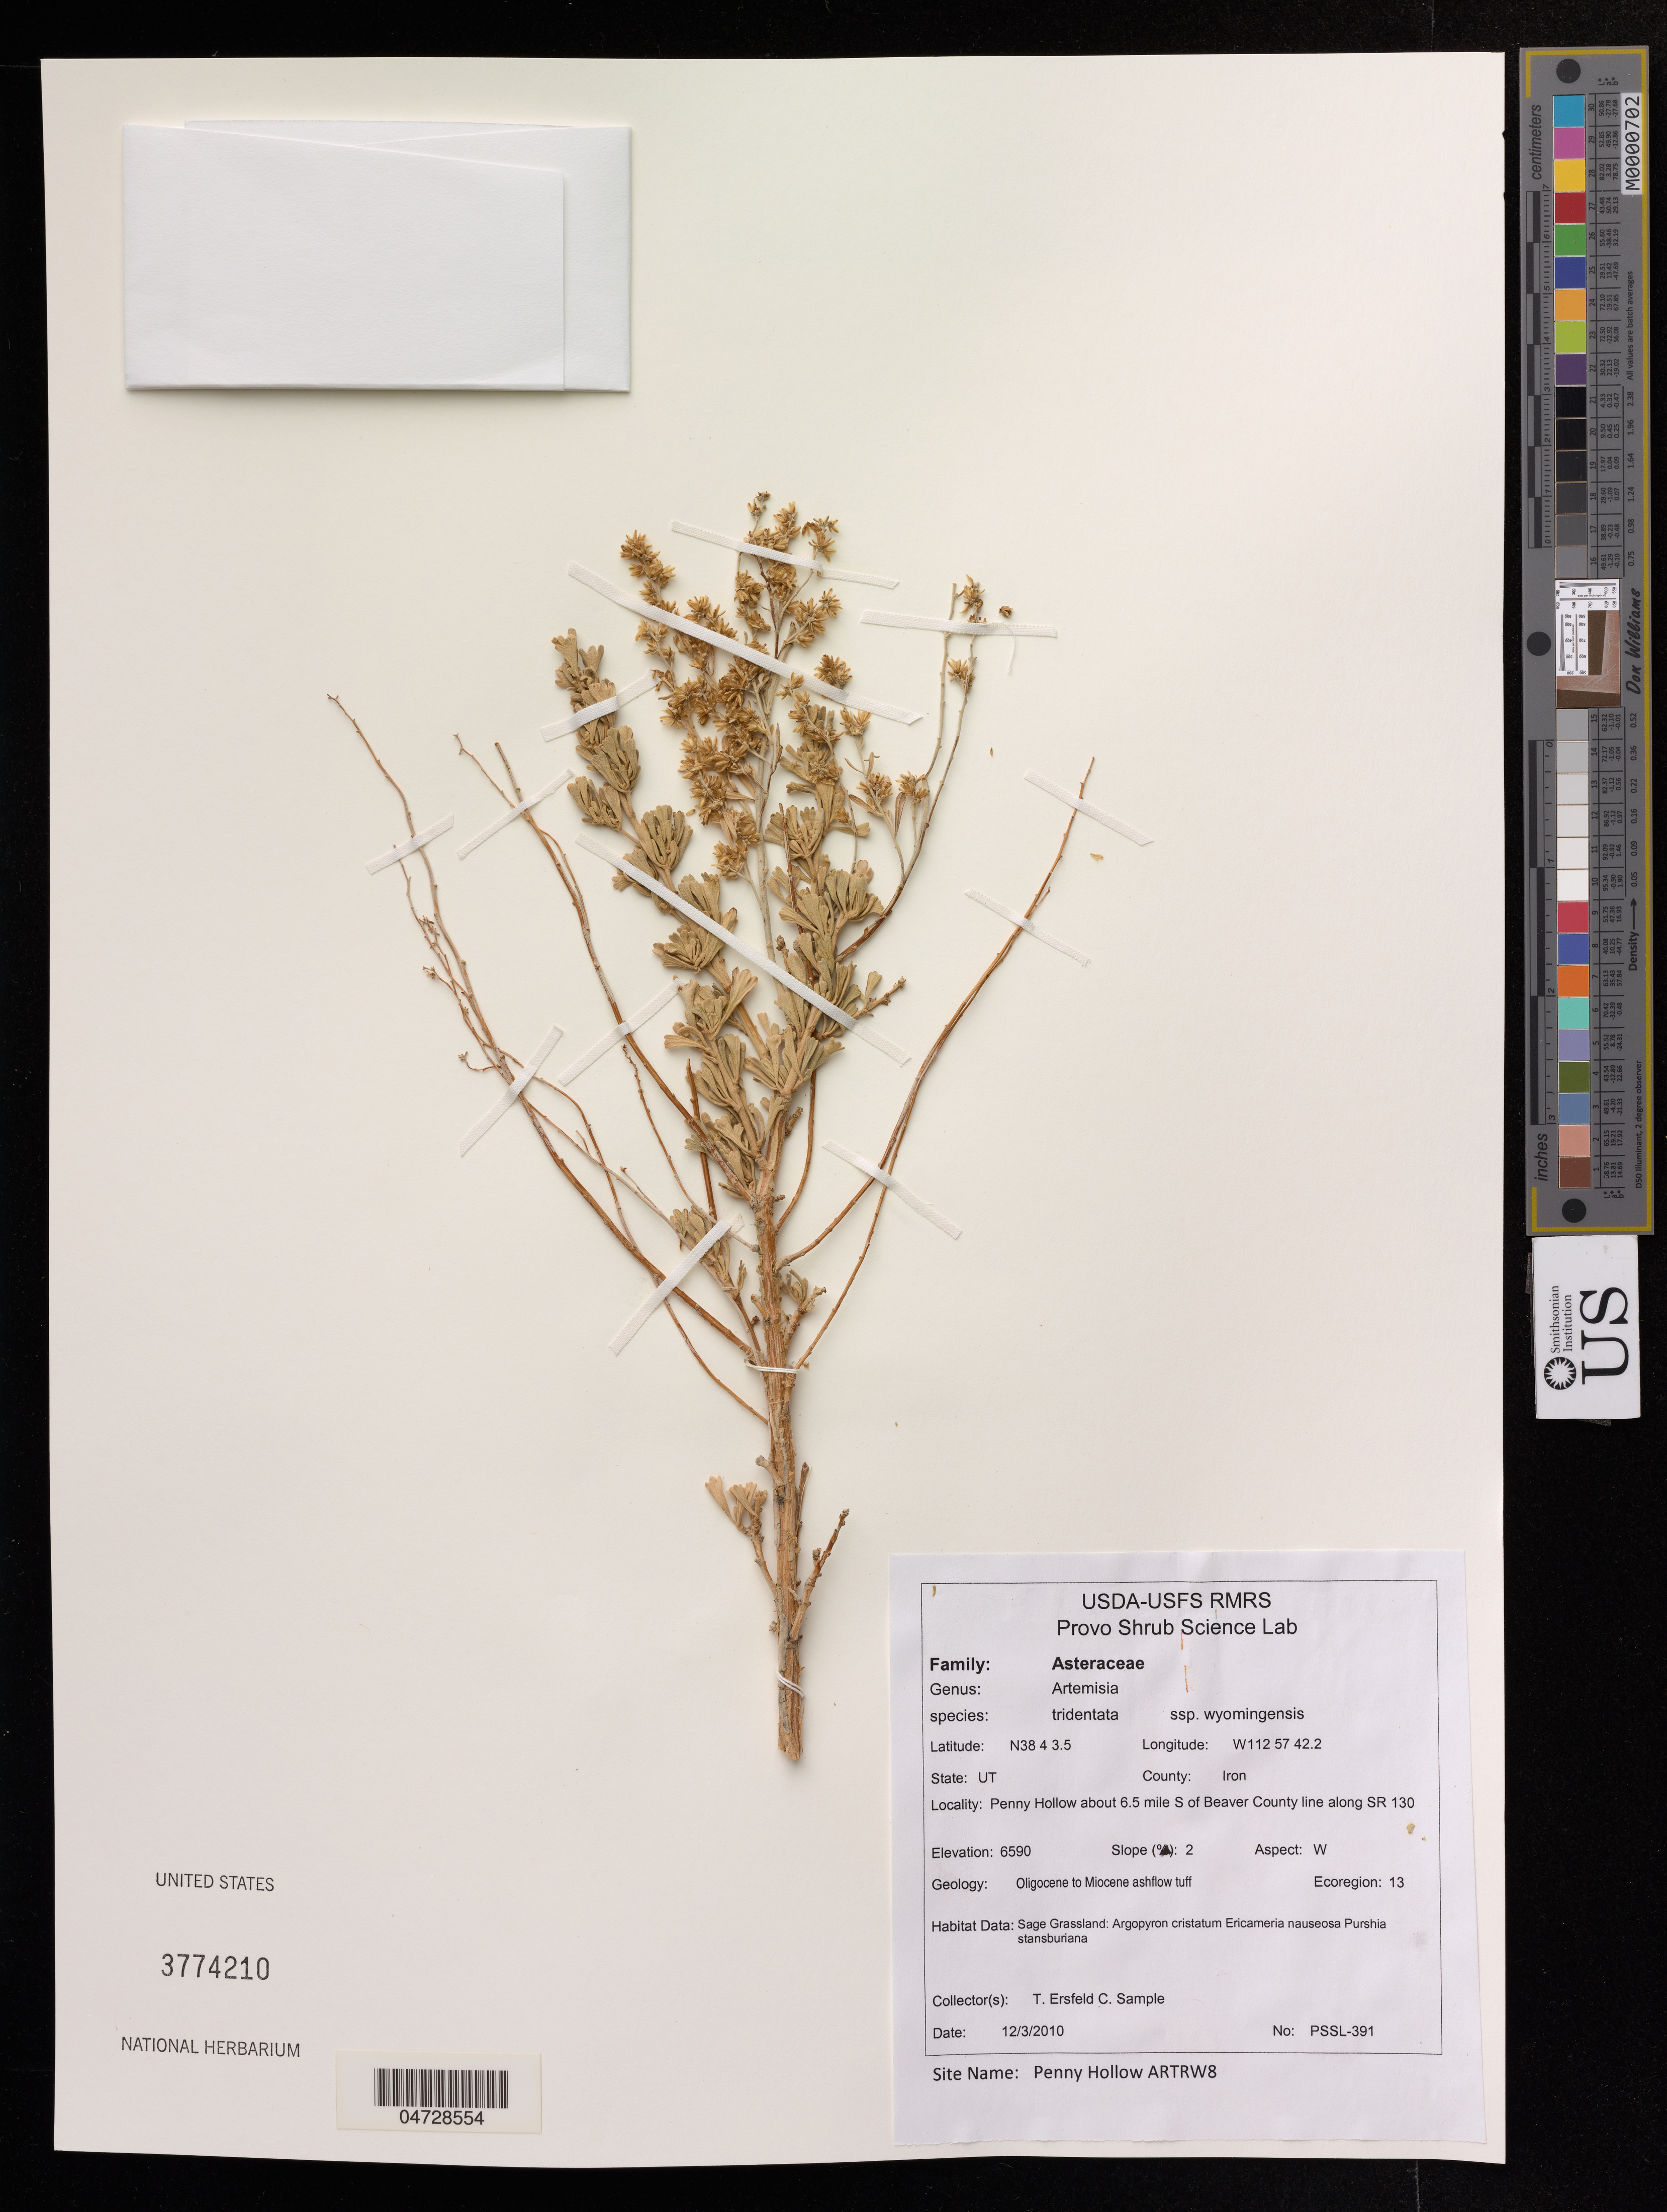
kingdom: Plantae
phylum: Tracheophyta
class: Magnoliopsida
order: Asterales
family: Asteraceae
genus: Artemisia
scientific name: Artemisia tridentata subsp. wyomingensis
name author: (Beetle & A.L. Young) S.L. Welsh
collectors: T. Ersfeld & C. Sample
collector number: PSSL-391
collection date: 2010-12-03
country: United States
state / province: Utah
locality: Iron, Penny Hollow about 6.5 mile S of Beaver County line along SR 130.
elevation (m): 2009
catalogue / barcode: US 3774210